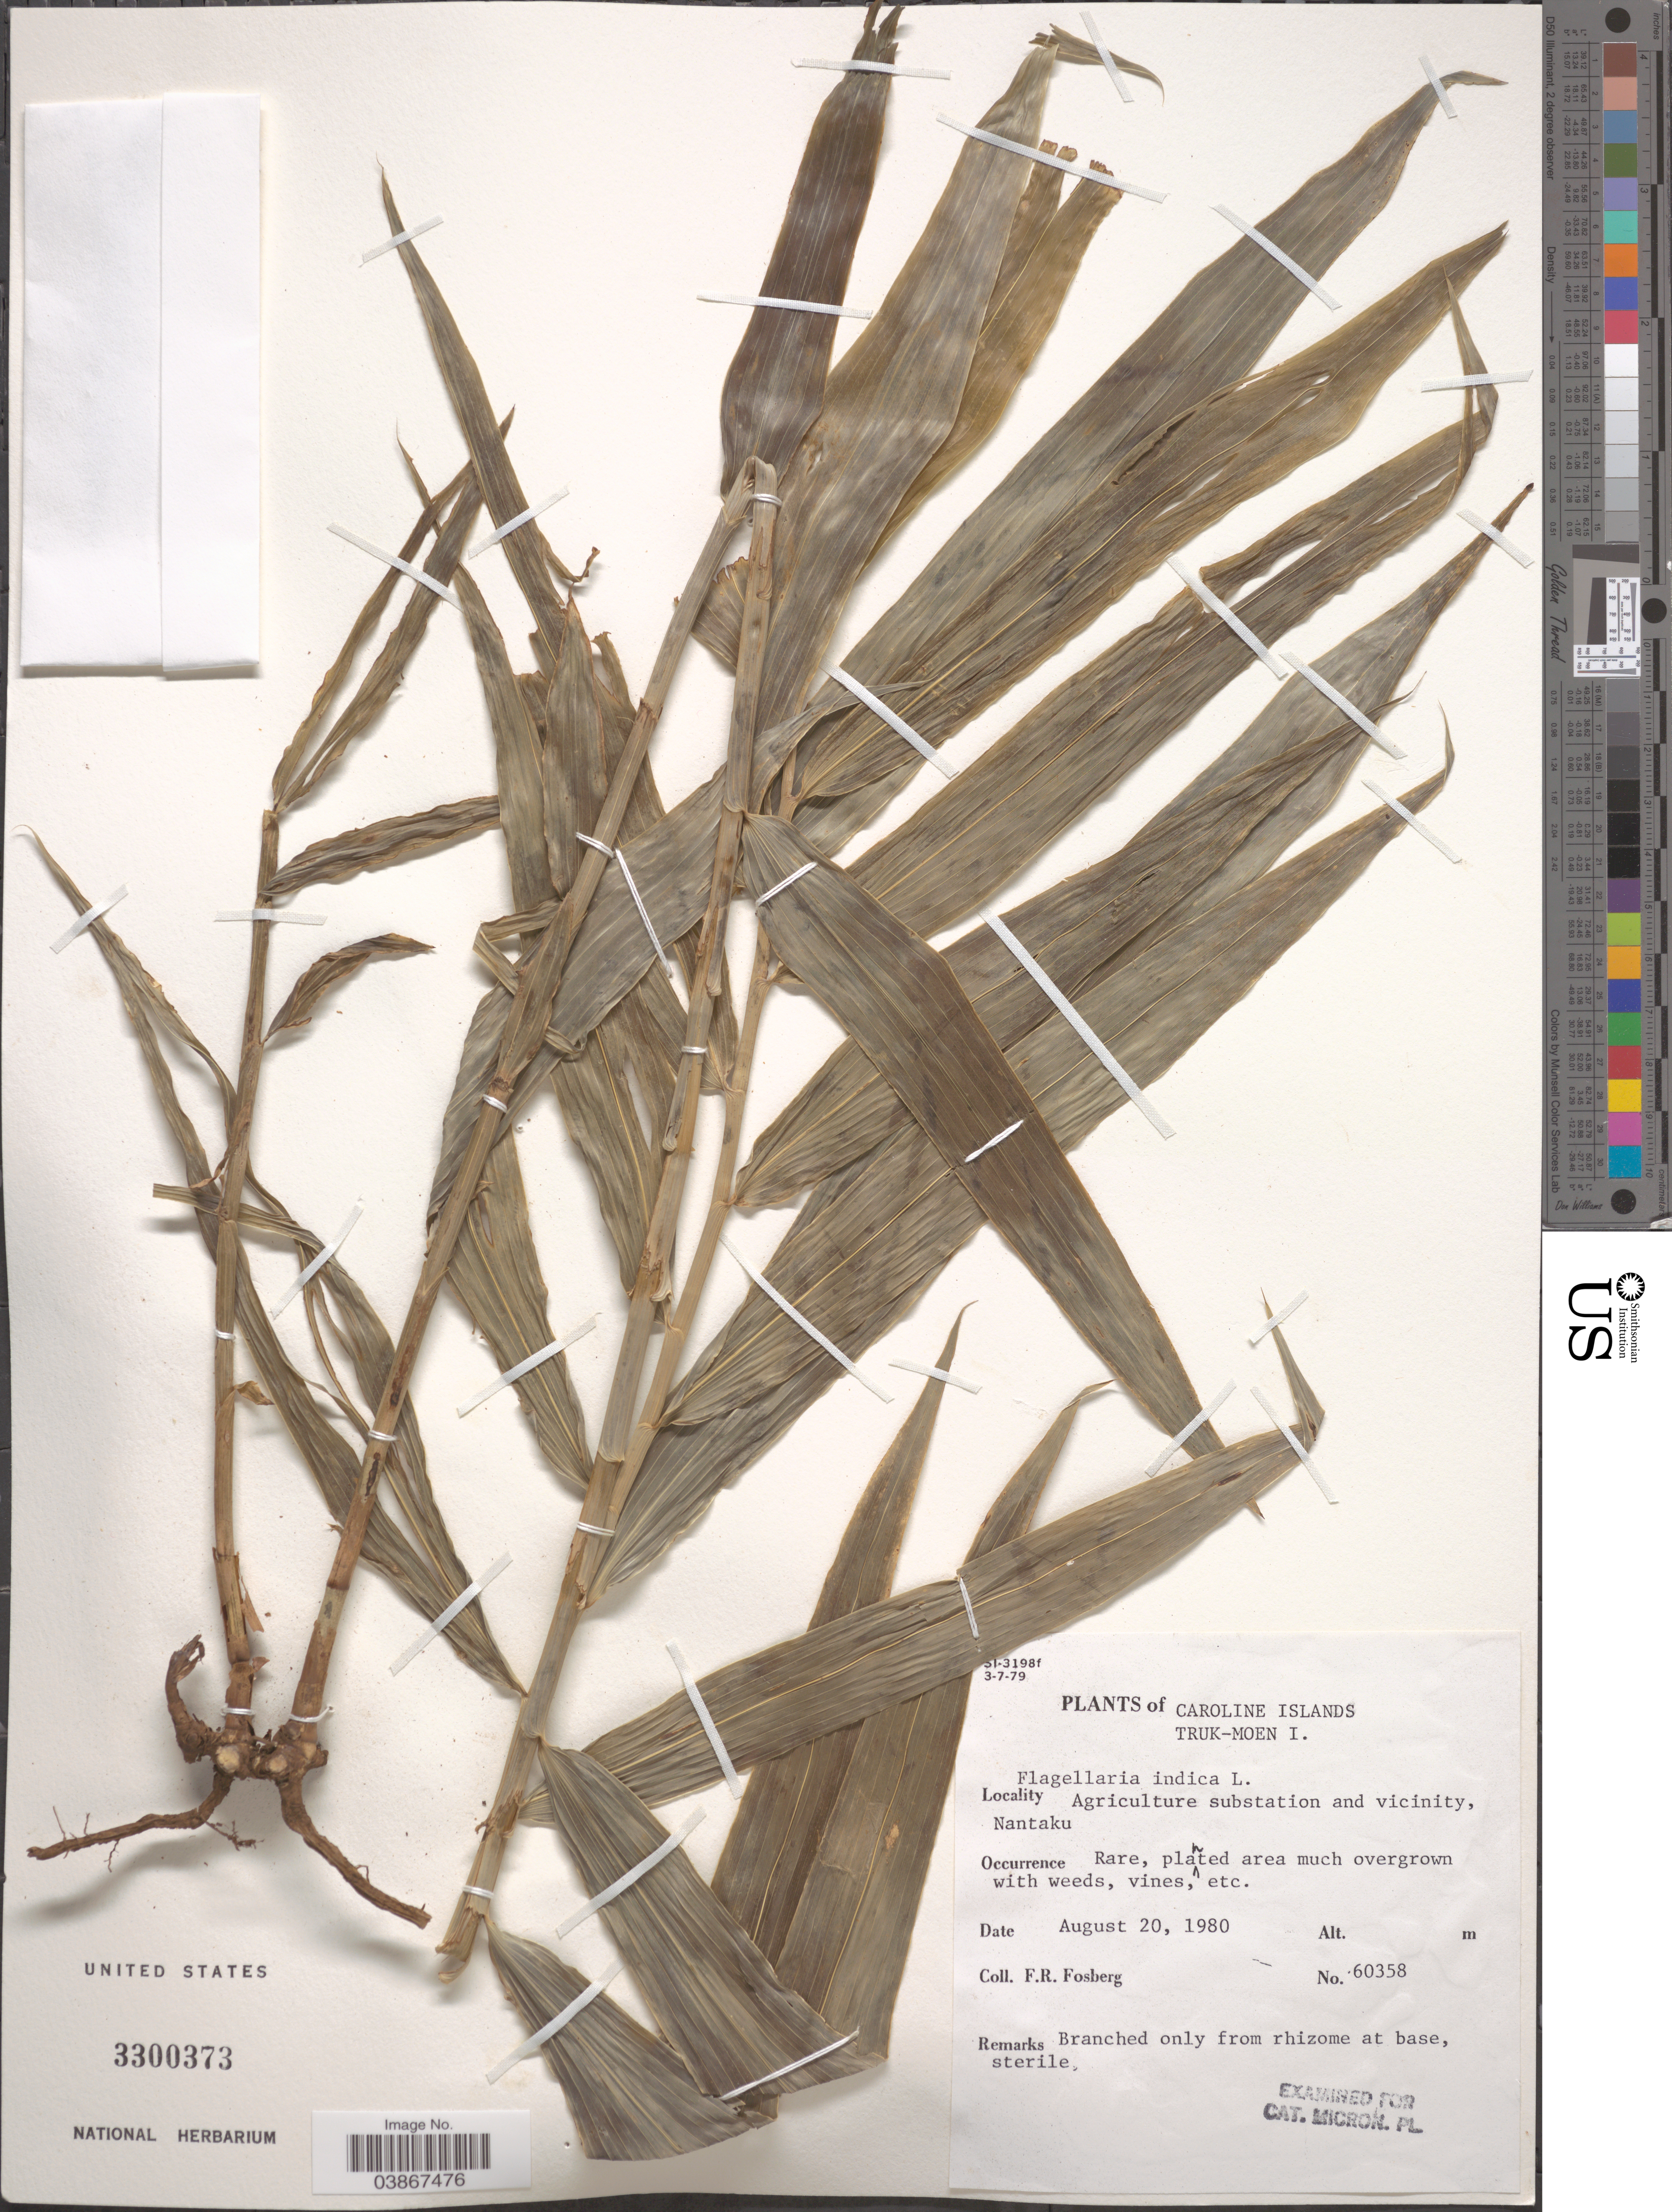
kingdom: Plantae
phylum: Tracheophyta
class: Liliopsida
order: Poales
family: Flagellariaceae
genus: Flagellaria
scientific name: Flagellaria indica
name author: L.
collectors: F. R. Fosberg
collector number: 60358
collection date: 1980-08-20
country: Micronesia, Federated States of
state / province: Truk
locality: Caroline Islands. Truk-Moen I. Agriculture substation and vicinity, Nantaku.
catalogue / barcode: US 3300373